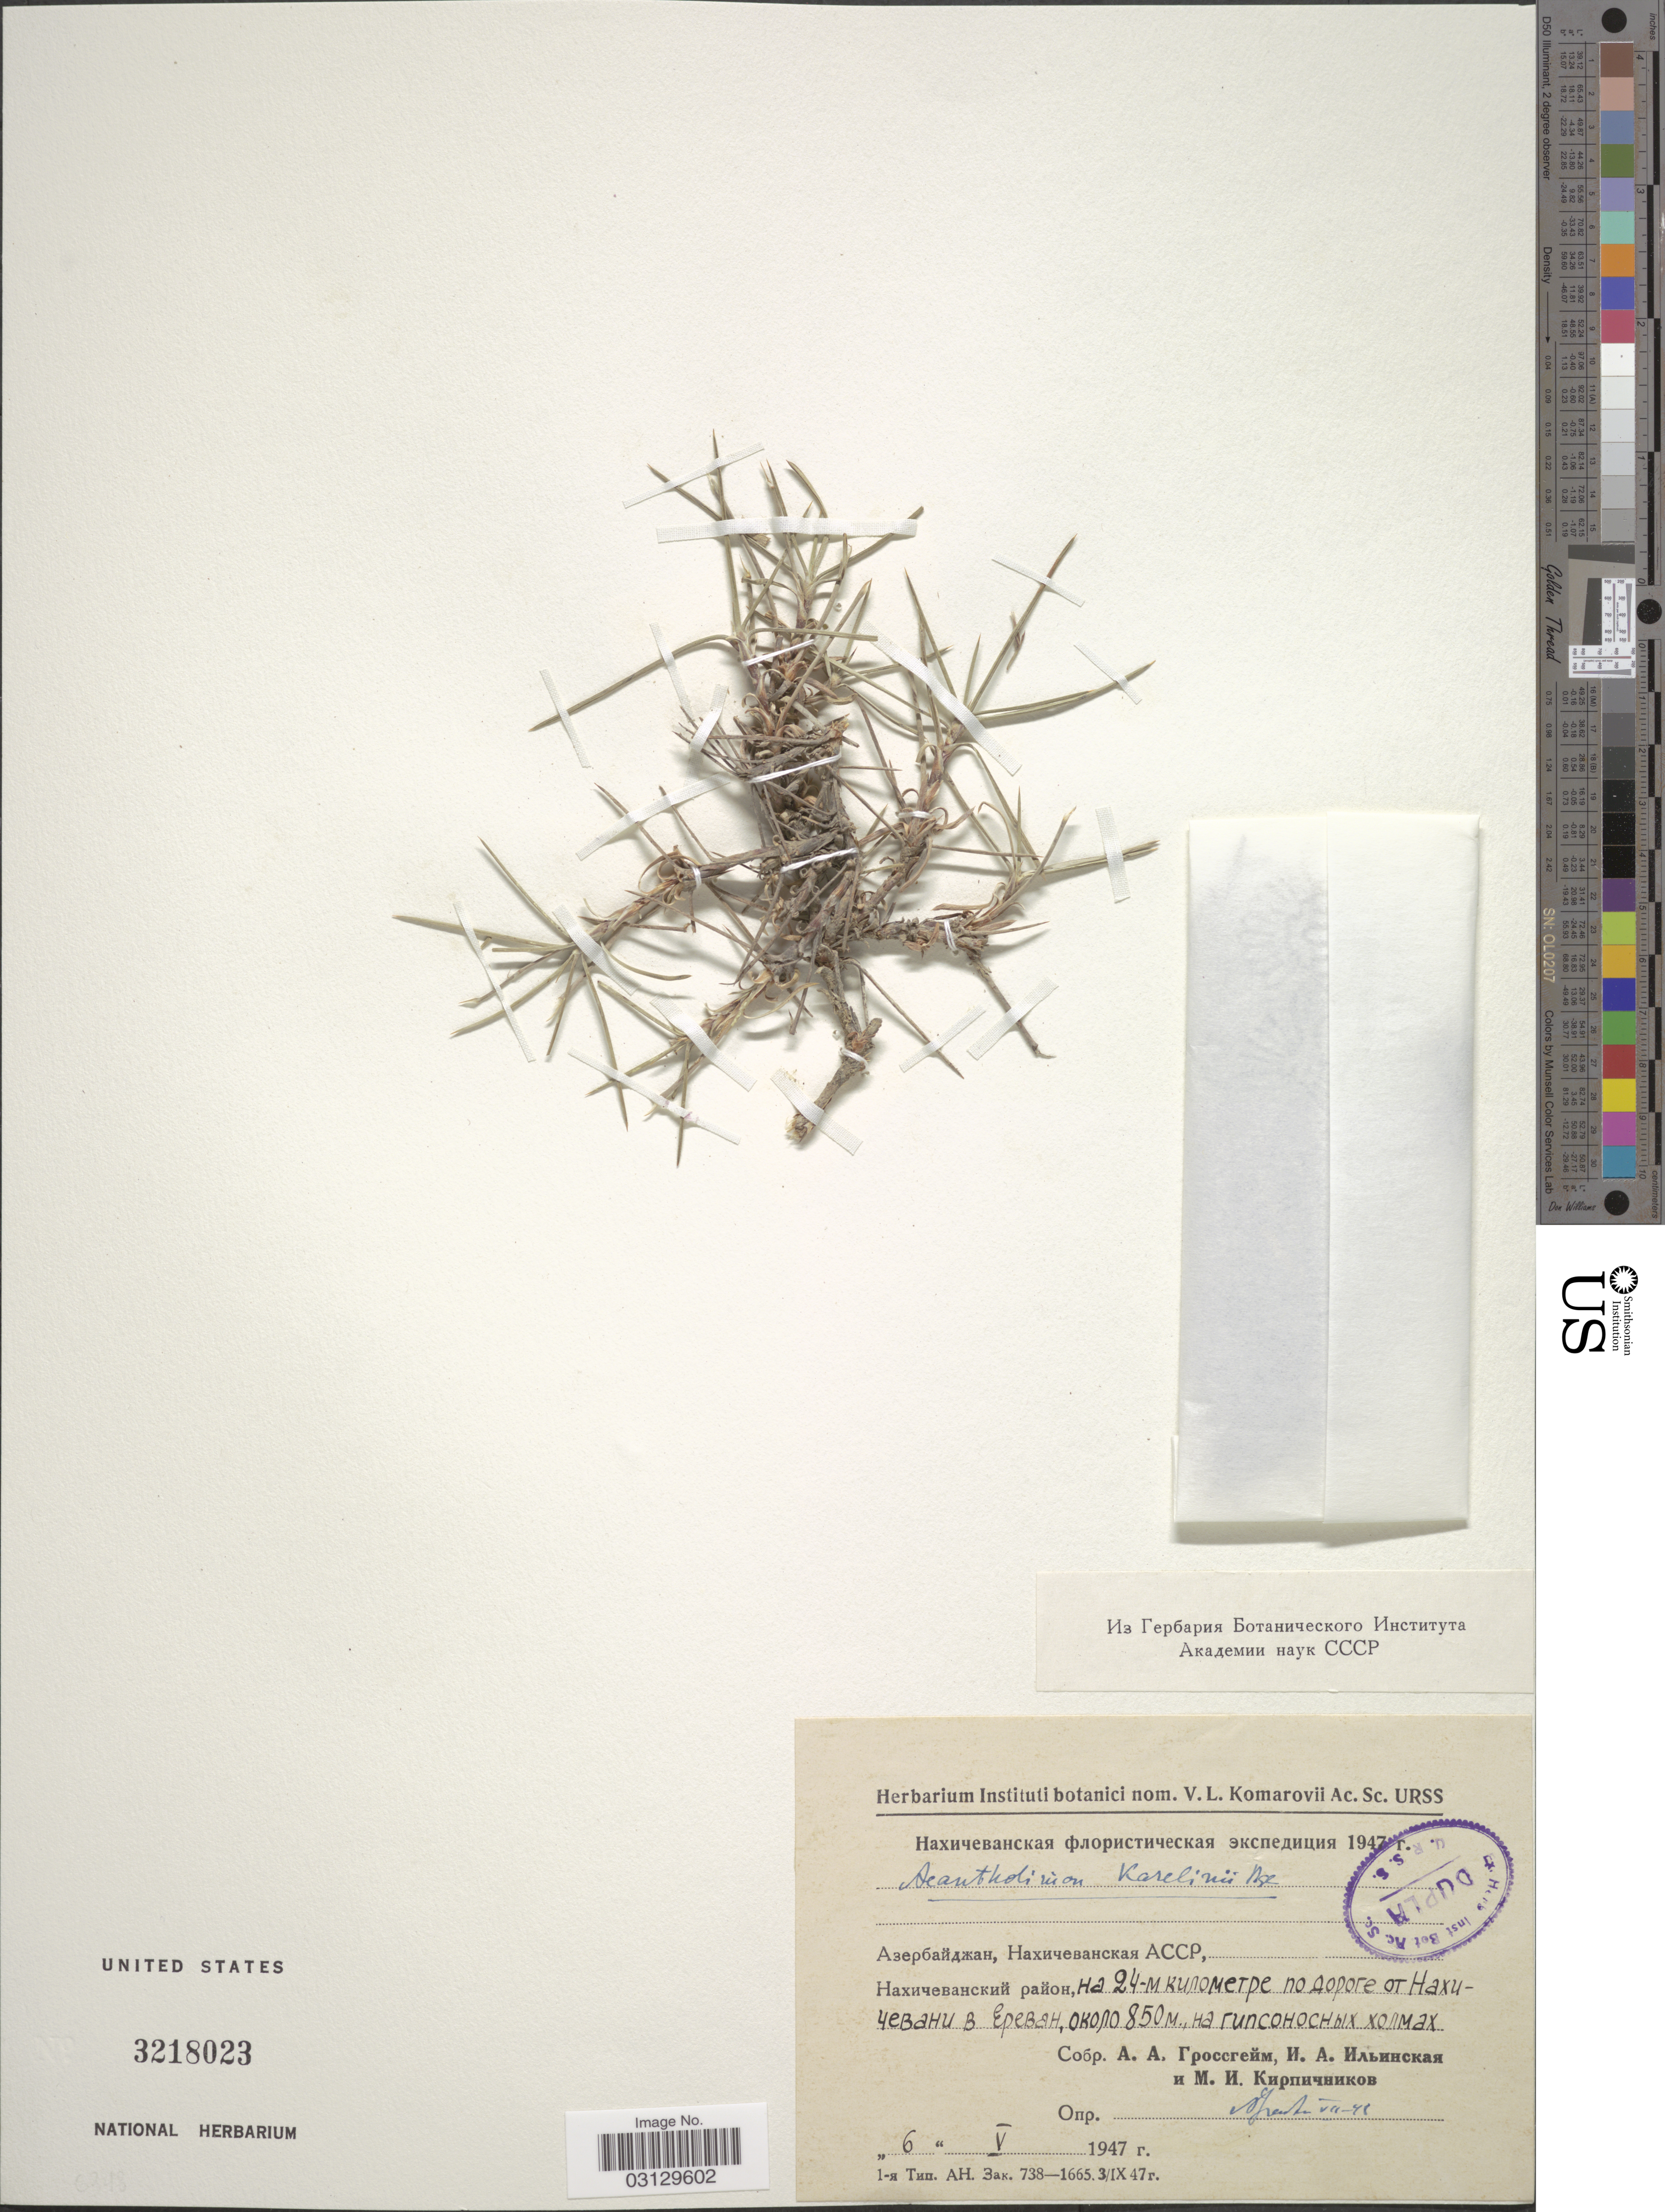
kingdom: Plantae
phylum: Tracheophyta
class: Magnoliopsida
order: Caryophyllales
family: Plumbaginaceae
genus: Acantholimon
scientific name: Acantholimon karelini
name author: (Sczegl.) Bunge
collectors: A. Grossgeim, I. Ilinskaya & M. Kirpicznikov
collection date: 1947-05-06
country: Azerbaijan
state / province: Nakhchivan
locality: On km 24 of Road from Nakhichivan to Yerevan.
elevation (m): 850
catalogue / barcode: US 3218023